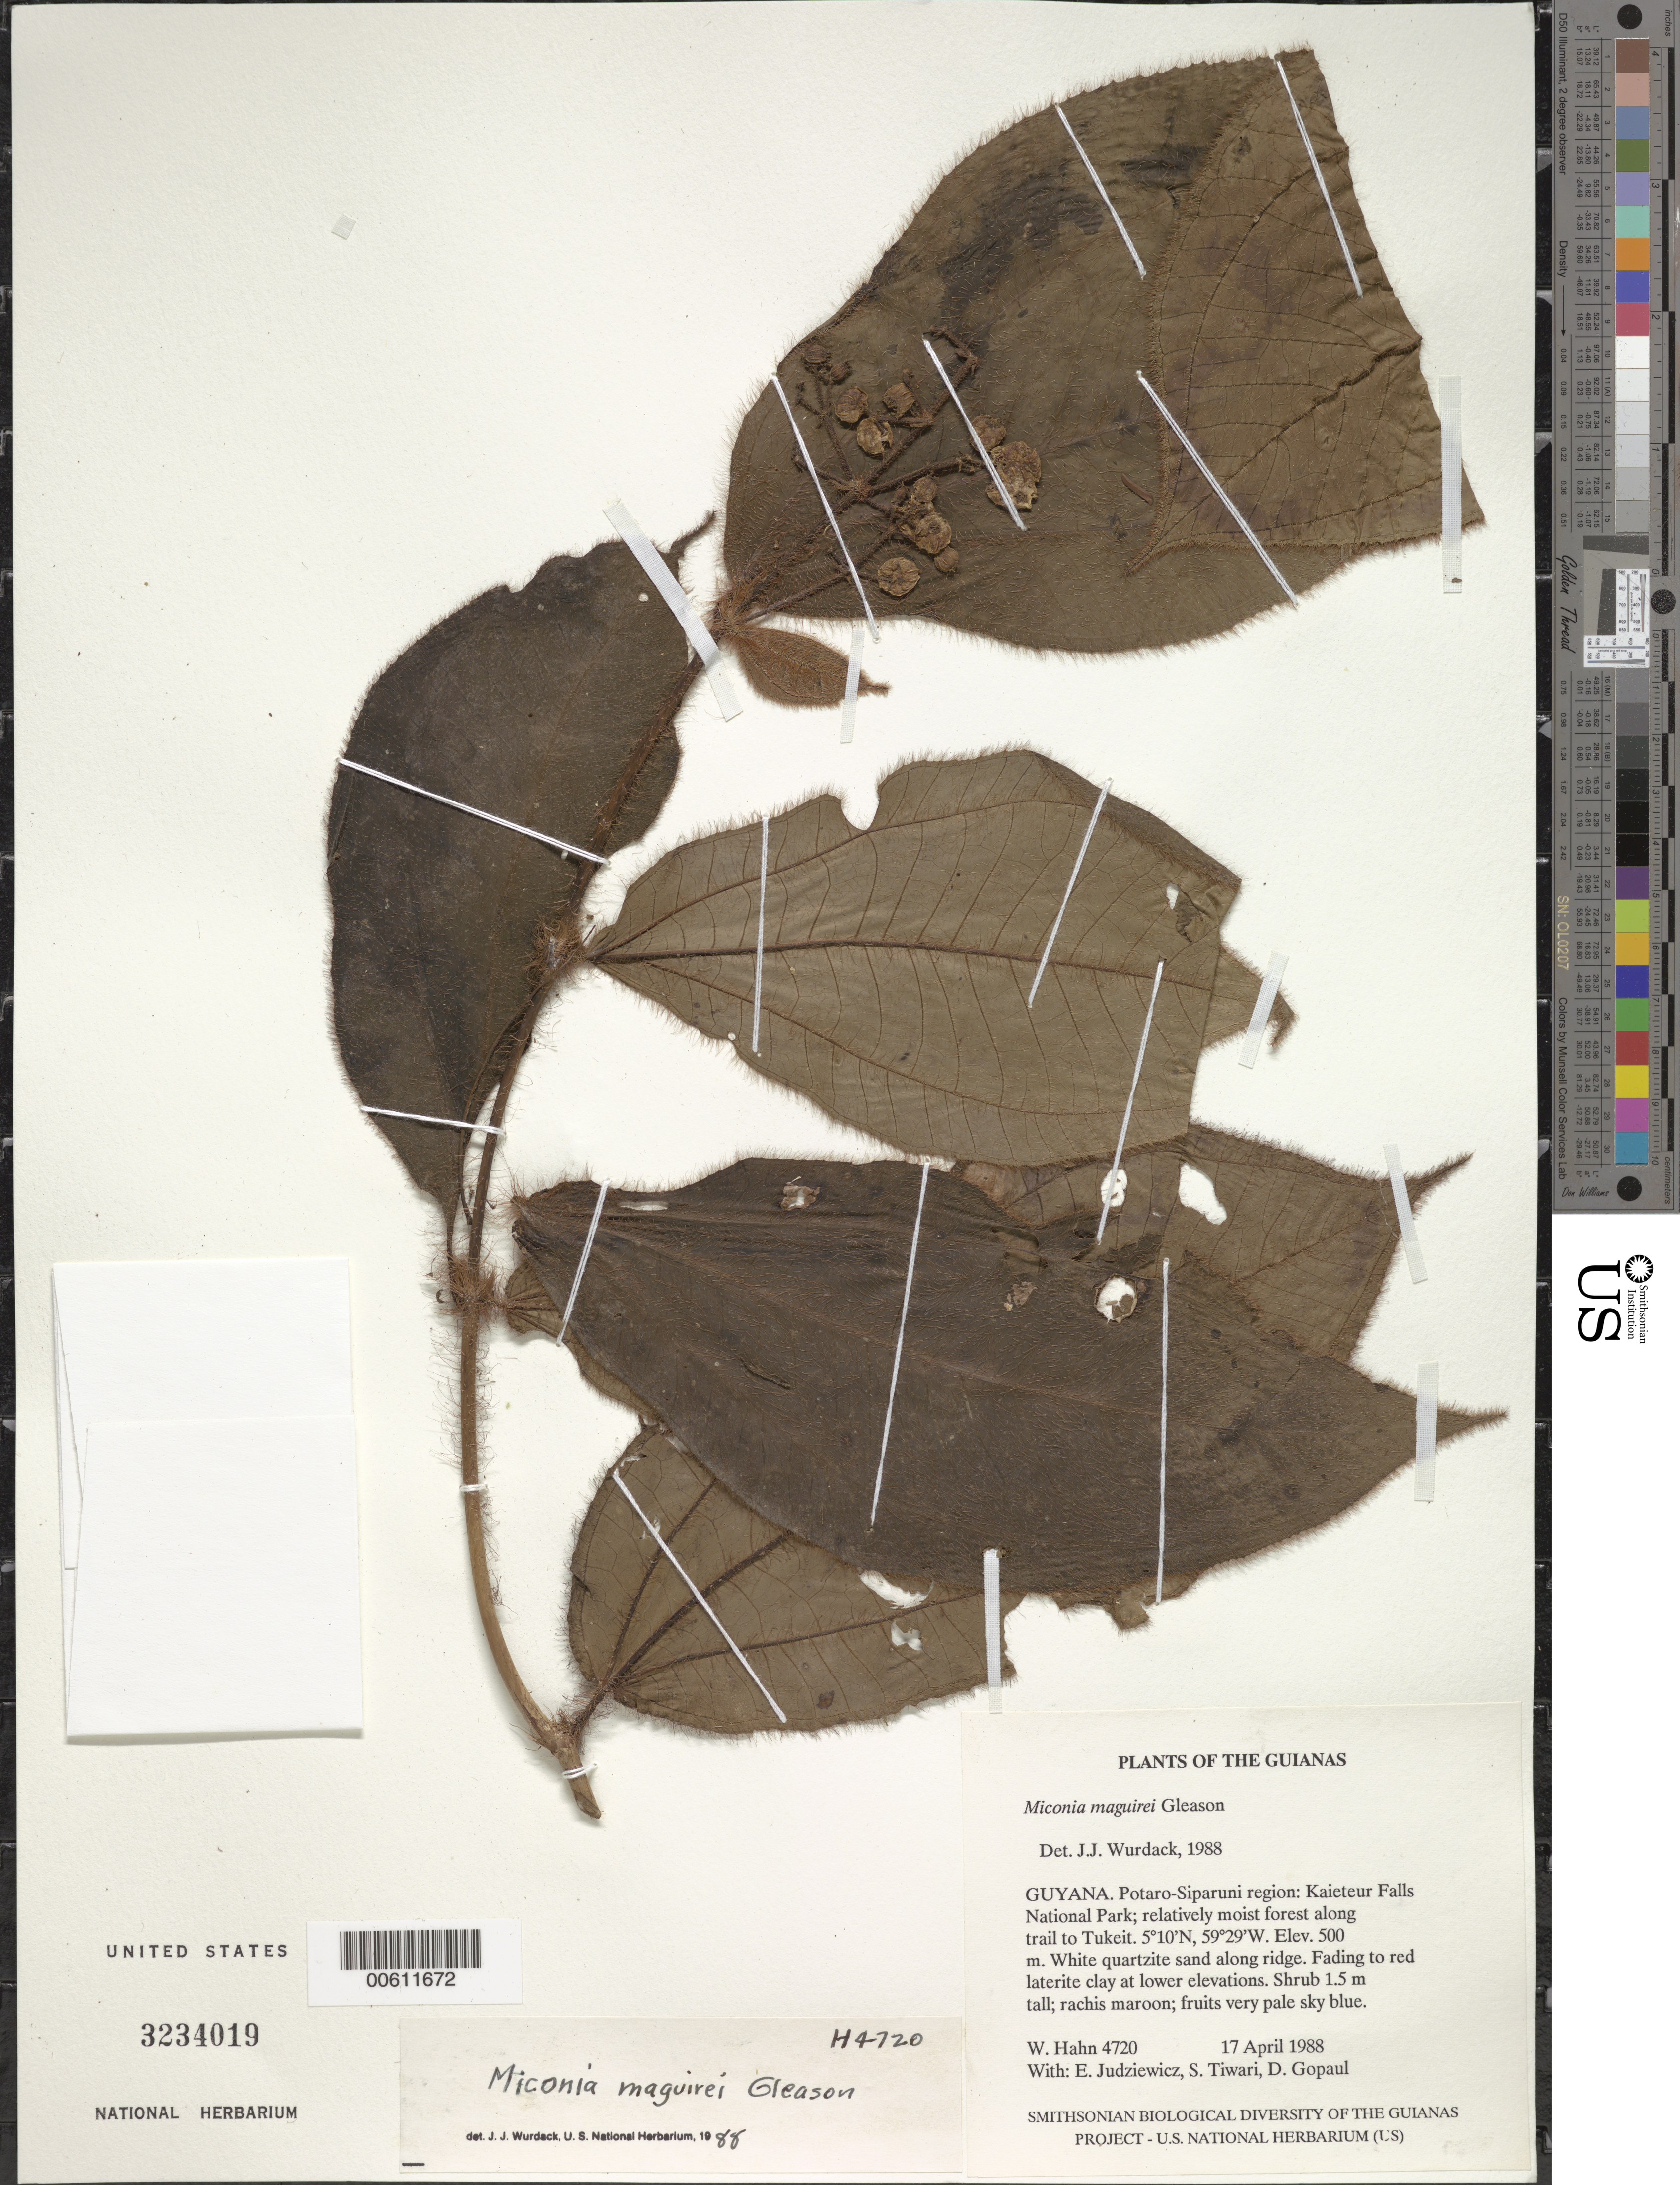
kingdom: Plantae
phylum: Tracheophyta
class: Magnoliopsida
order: Myrtales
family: Melastomataceae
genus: Miconia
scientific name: Miconia maguirei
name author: Gleason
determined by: Wurdack, John J., (US), US (UNITED STATES)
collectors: W. Hahn, E. J. Judziewicz, S. Tiwari & D. Gopaul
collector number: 4720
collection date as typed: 17 April 1988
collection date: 1988-04-17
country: Guyana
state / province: Potaro-Siparuni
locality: Kaieteur Falls National Park; along trail to Tukeit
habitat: Relatively moist forest. White quartzite sand along ridge fading to red laterite clay at lower elevations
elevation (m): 500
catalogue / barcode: US 3234019